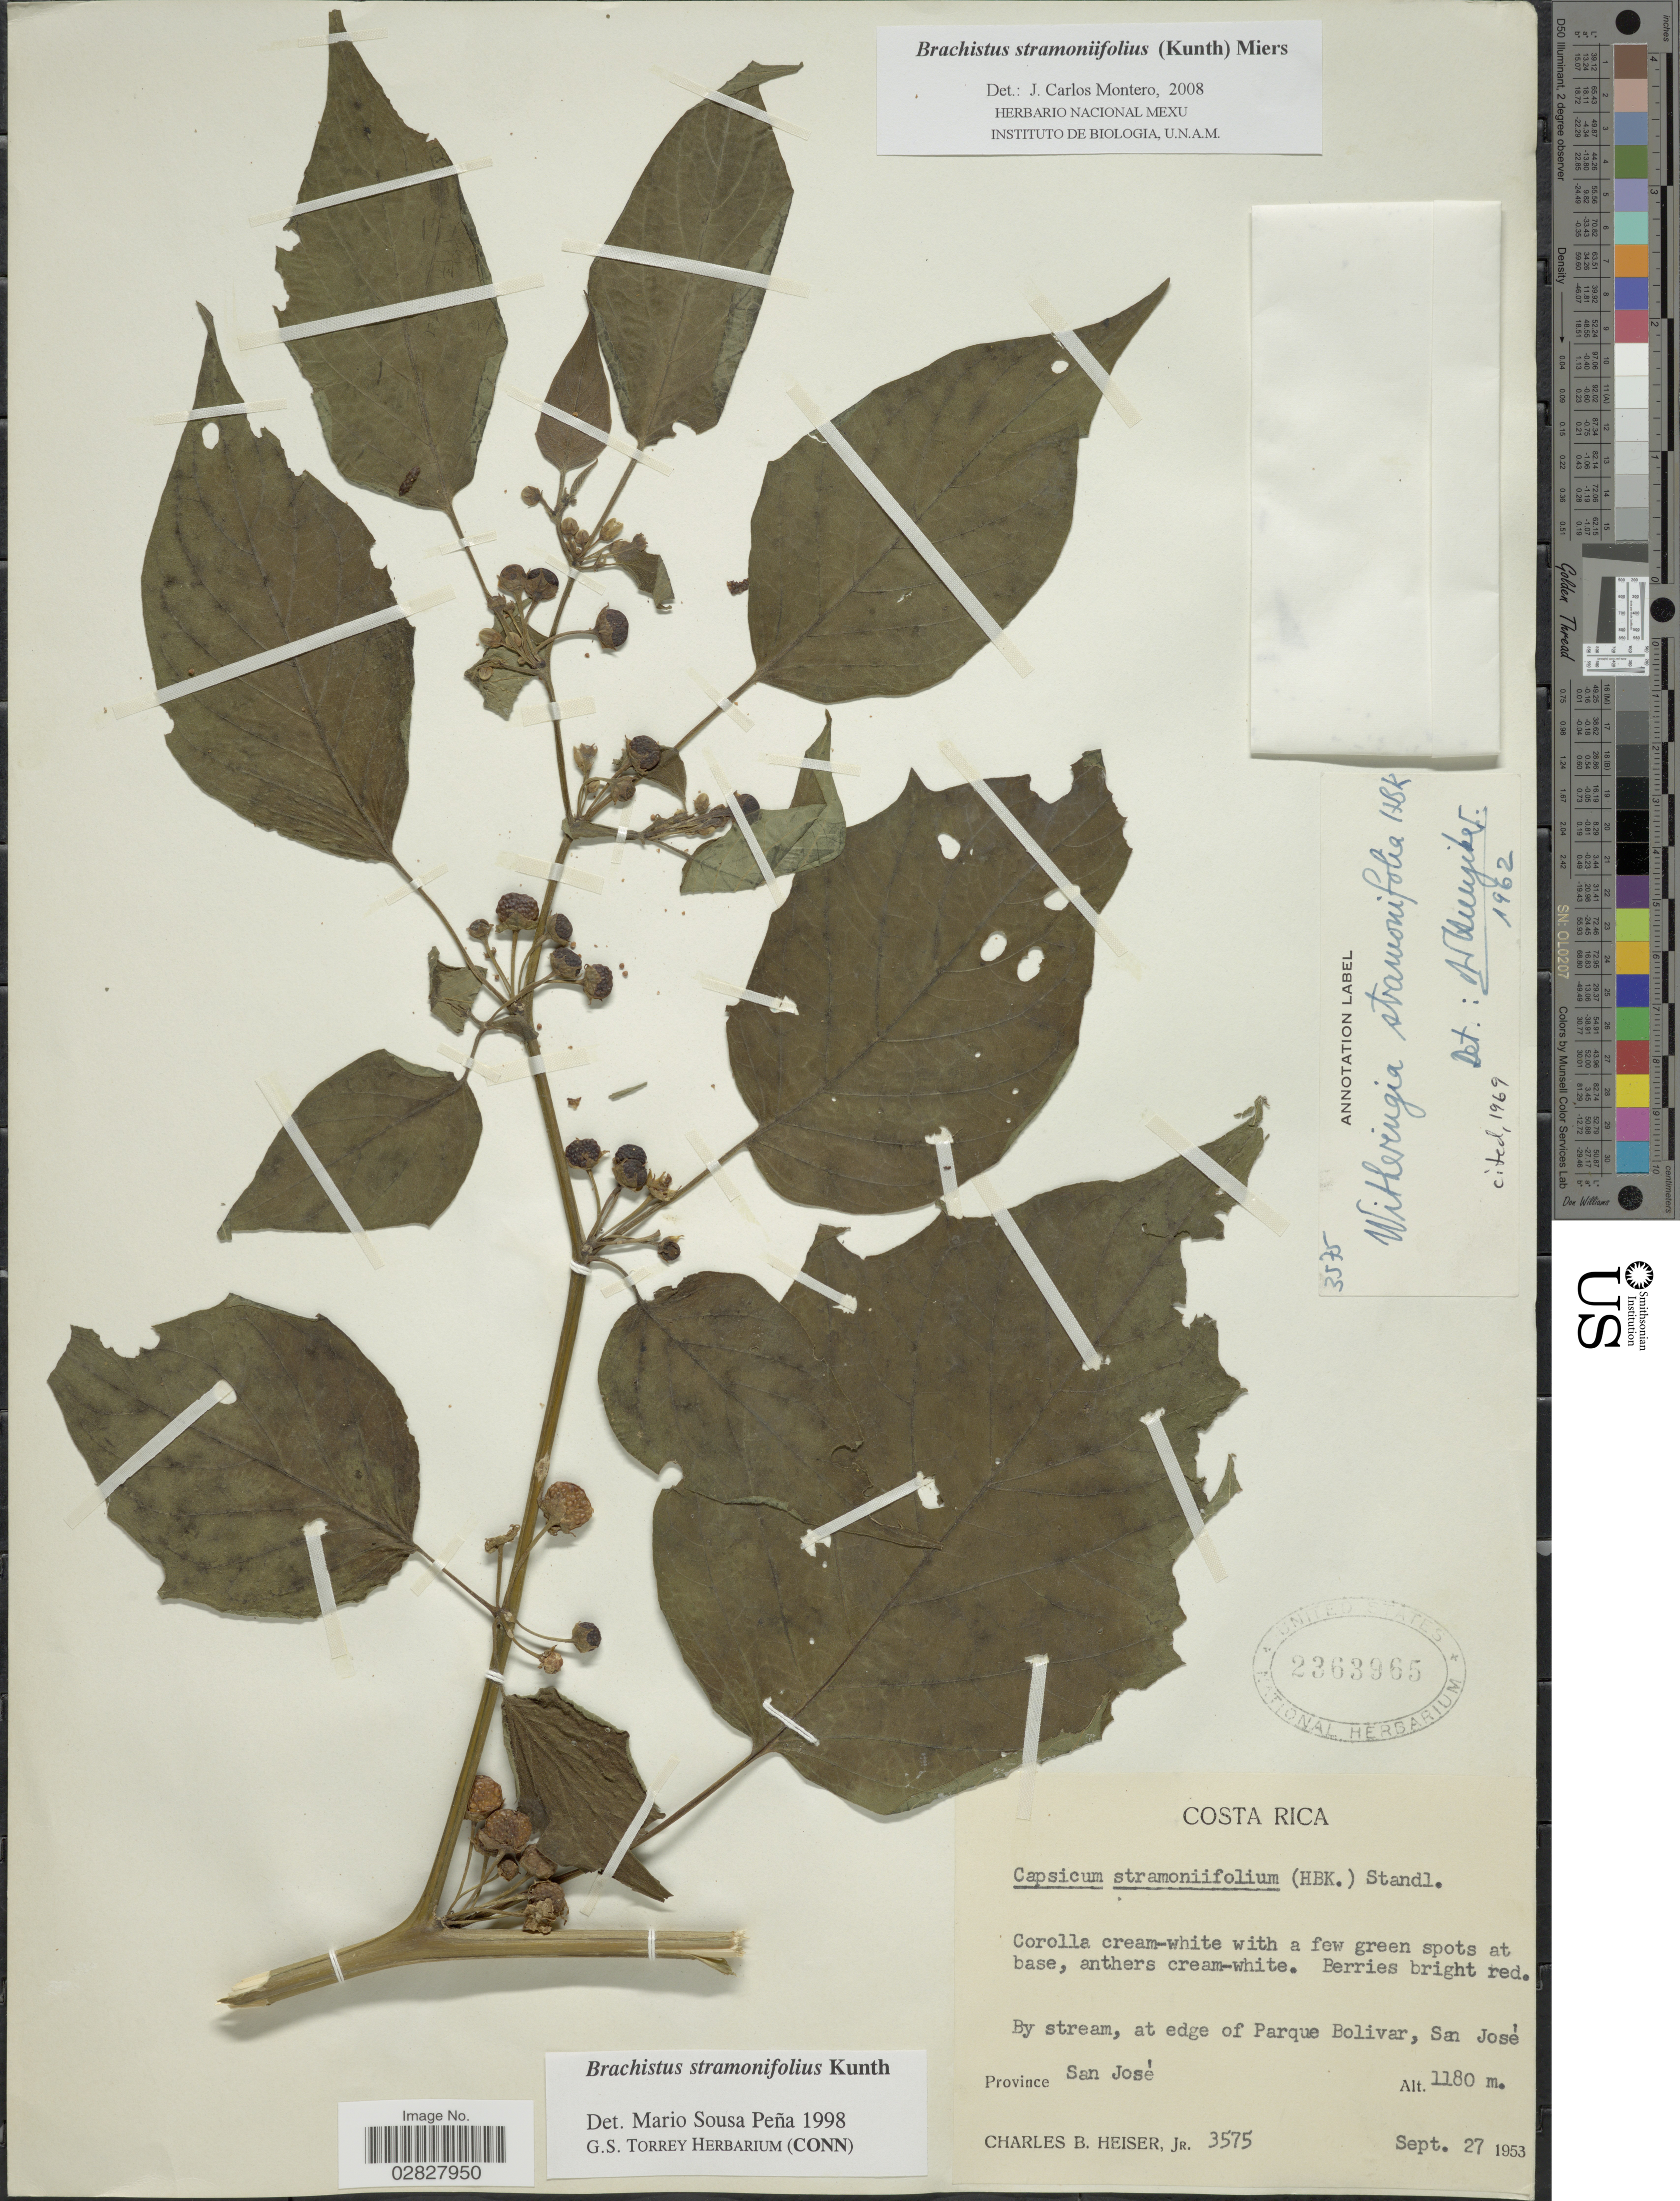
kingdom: Plantae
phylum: Tracheophyta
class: Magnoliopsida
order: Solanales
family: Solanaceae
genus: Brachistus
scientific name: Brachistus stramonifolius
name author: (Kunth) Miers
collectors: C. B. Heiser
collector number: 3575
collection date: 1953-09-27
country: Costa Rica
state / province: San José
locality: By stream, at edge of Parque Bolivar, San José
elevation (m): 1180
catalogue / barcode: US 2363965